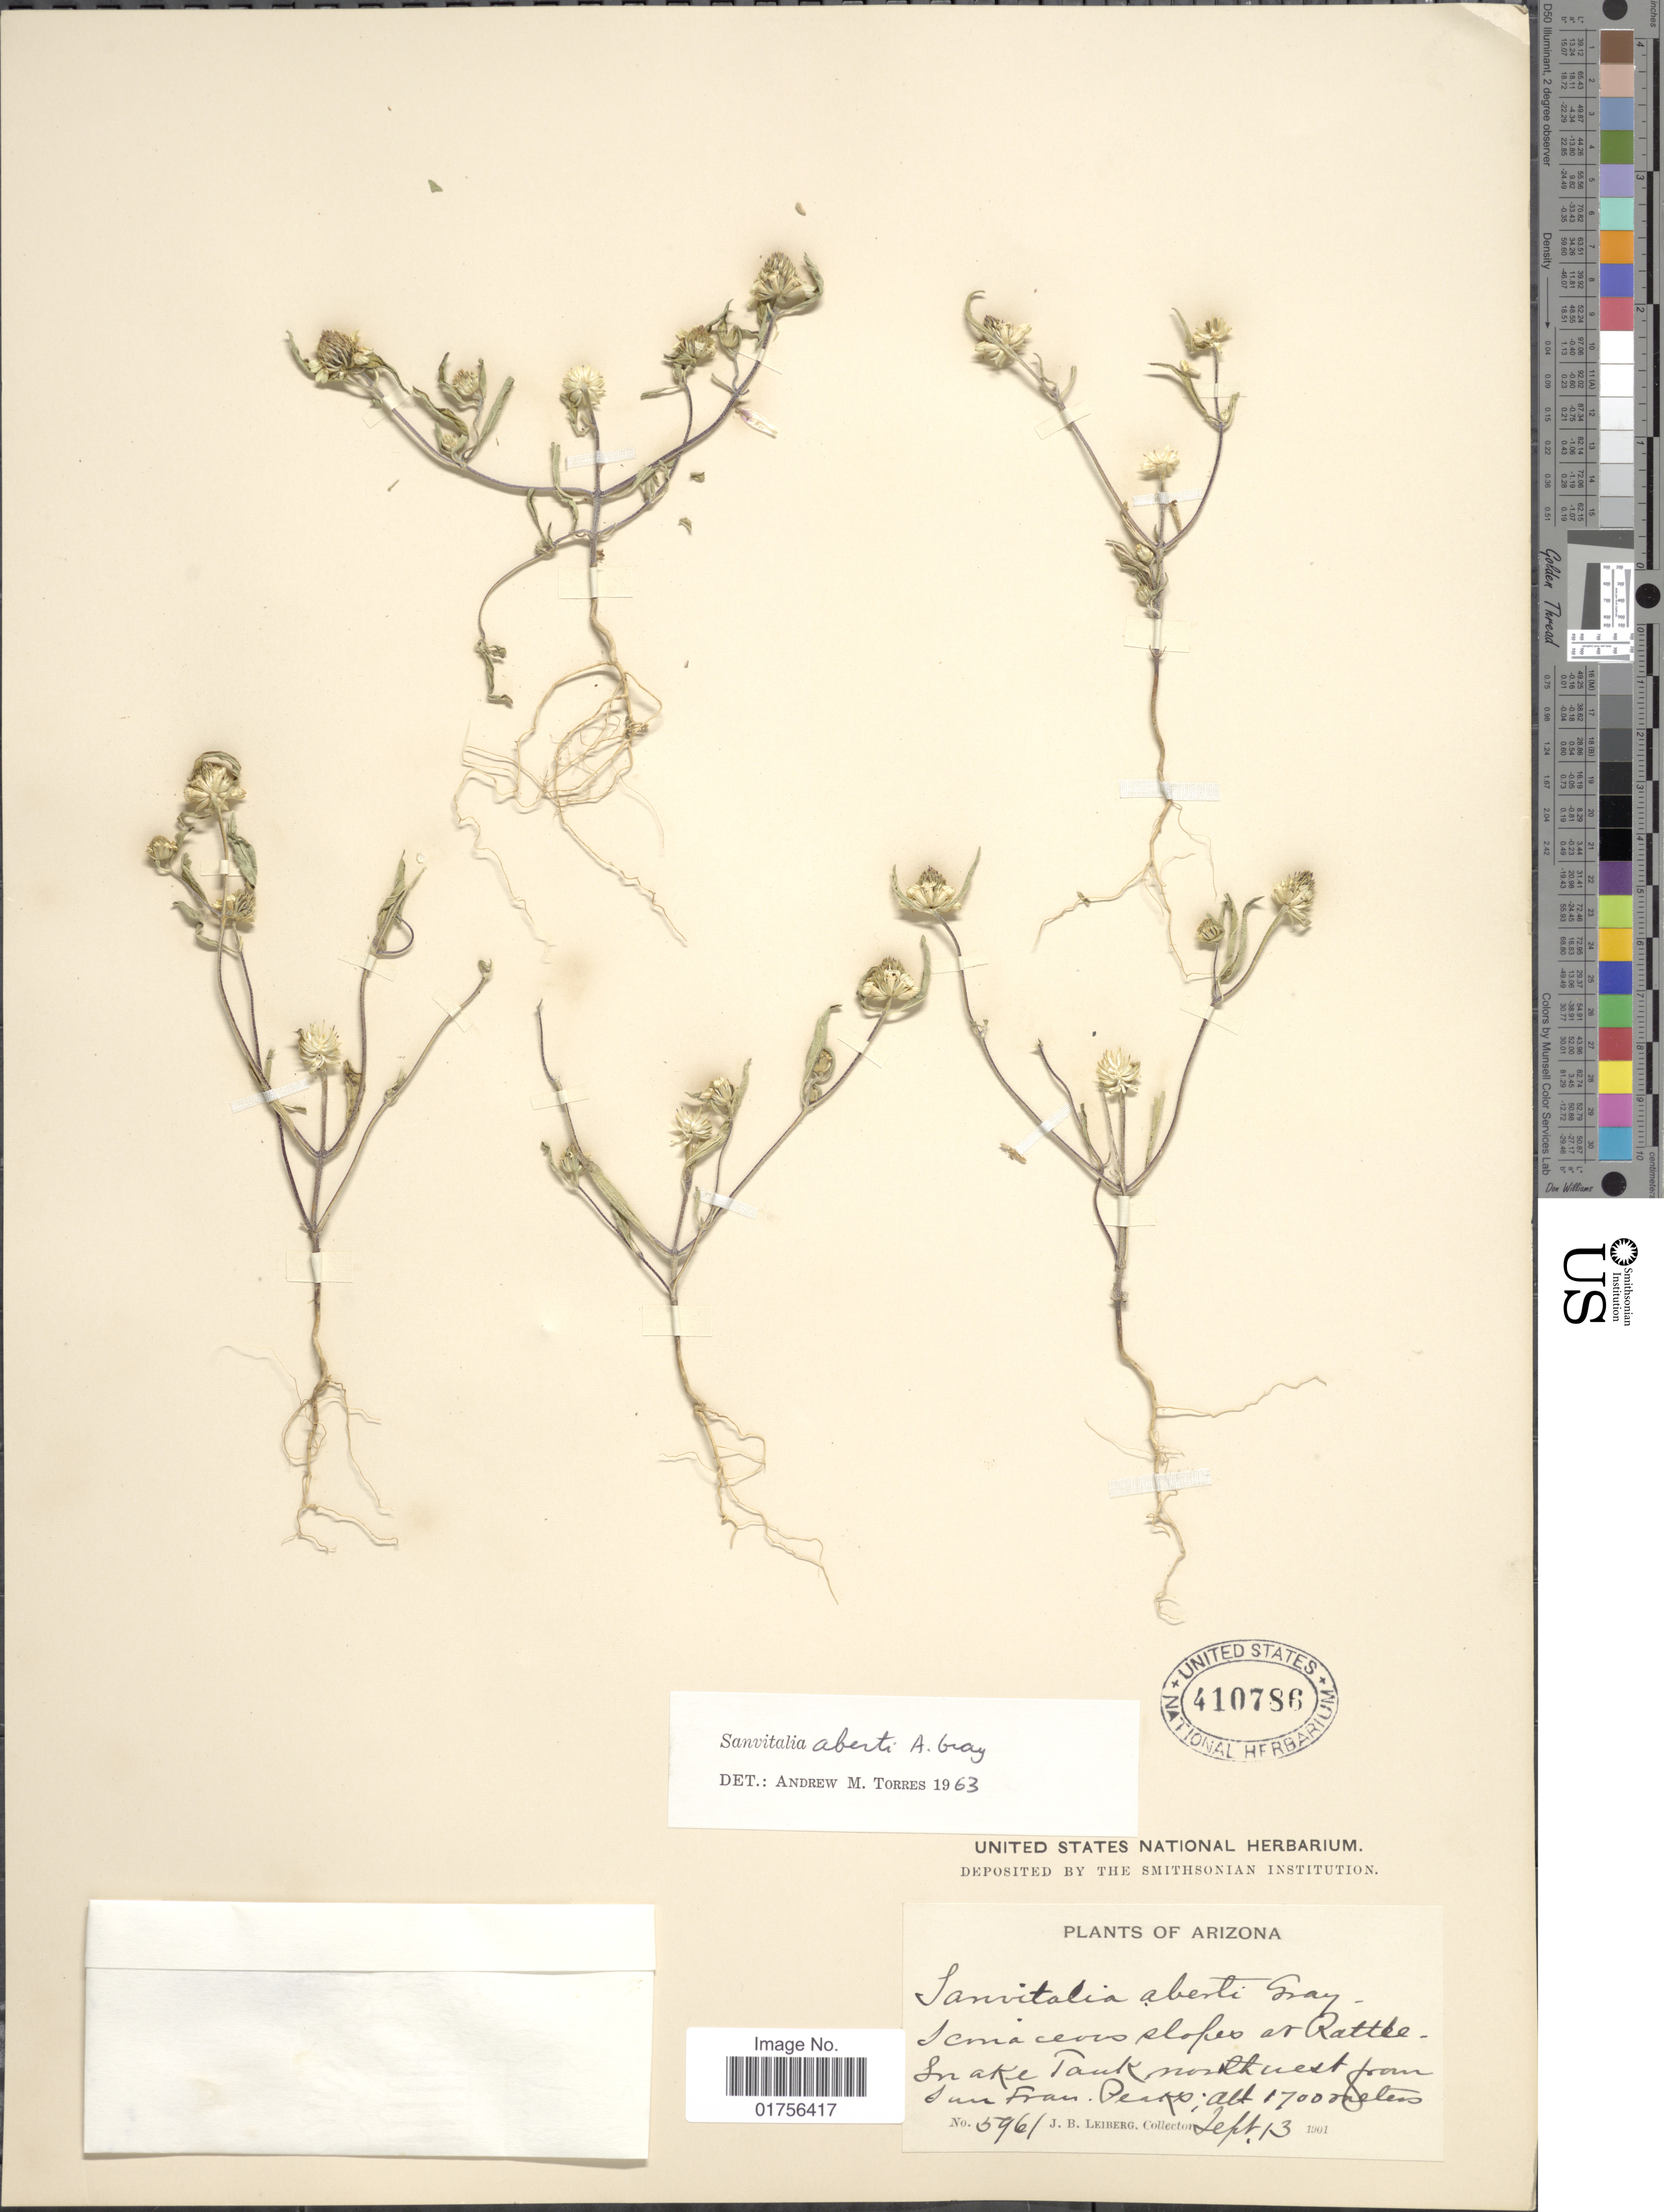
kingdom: Plantae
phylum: Tracheophyta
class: Magnoliopsida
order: Asterales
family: Asteraceae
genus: Sanvitalia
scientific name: Sanvitalia aberti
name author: A. Gray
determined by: Skibicki, Samuel V.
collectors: J. B. Leiberg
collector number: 5961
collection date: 1901-09-13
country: United States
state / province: Arizona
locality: At Rattle Snake Tank, Northwest from San Fran. Peaks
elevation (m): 1700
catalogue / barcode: US 410786